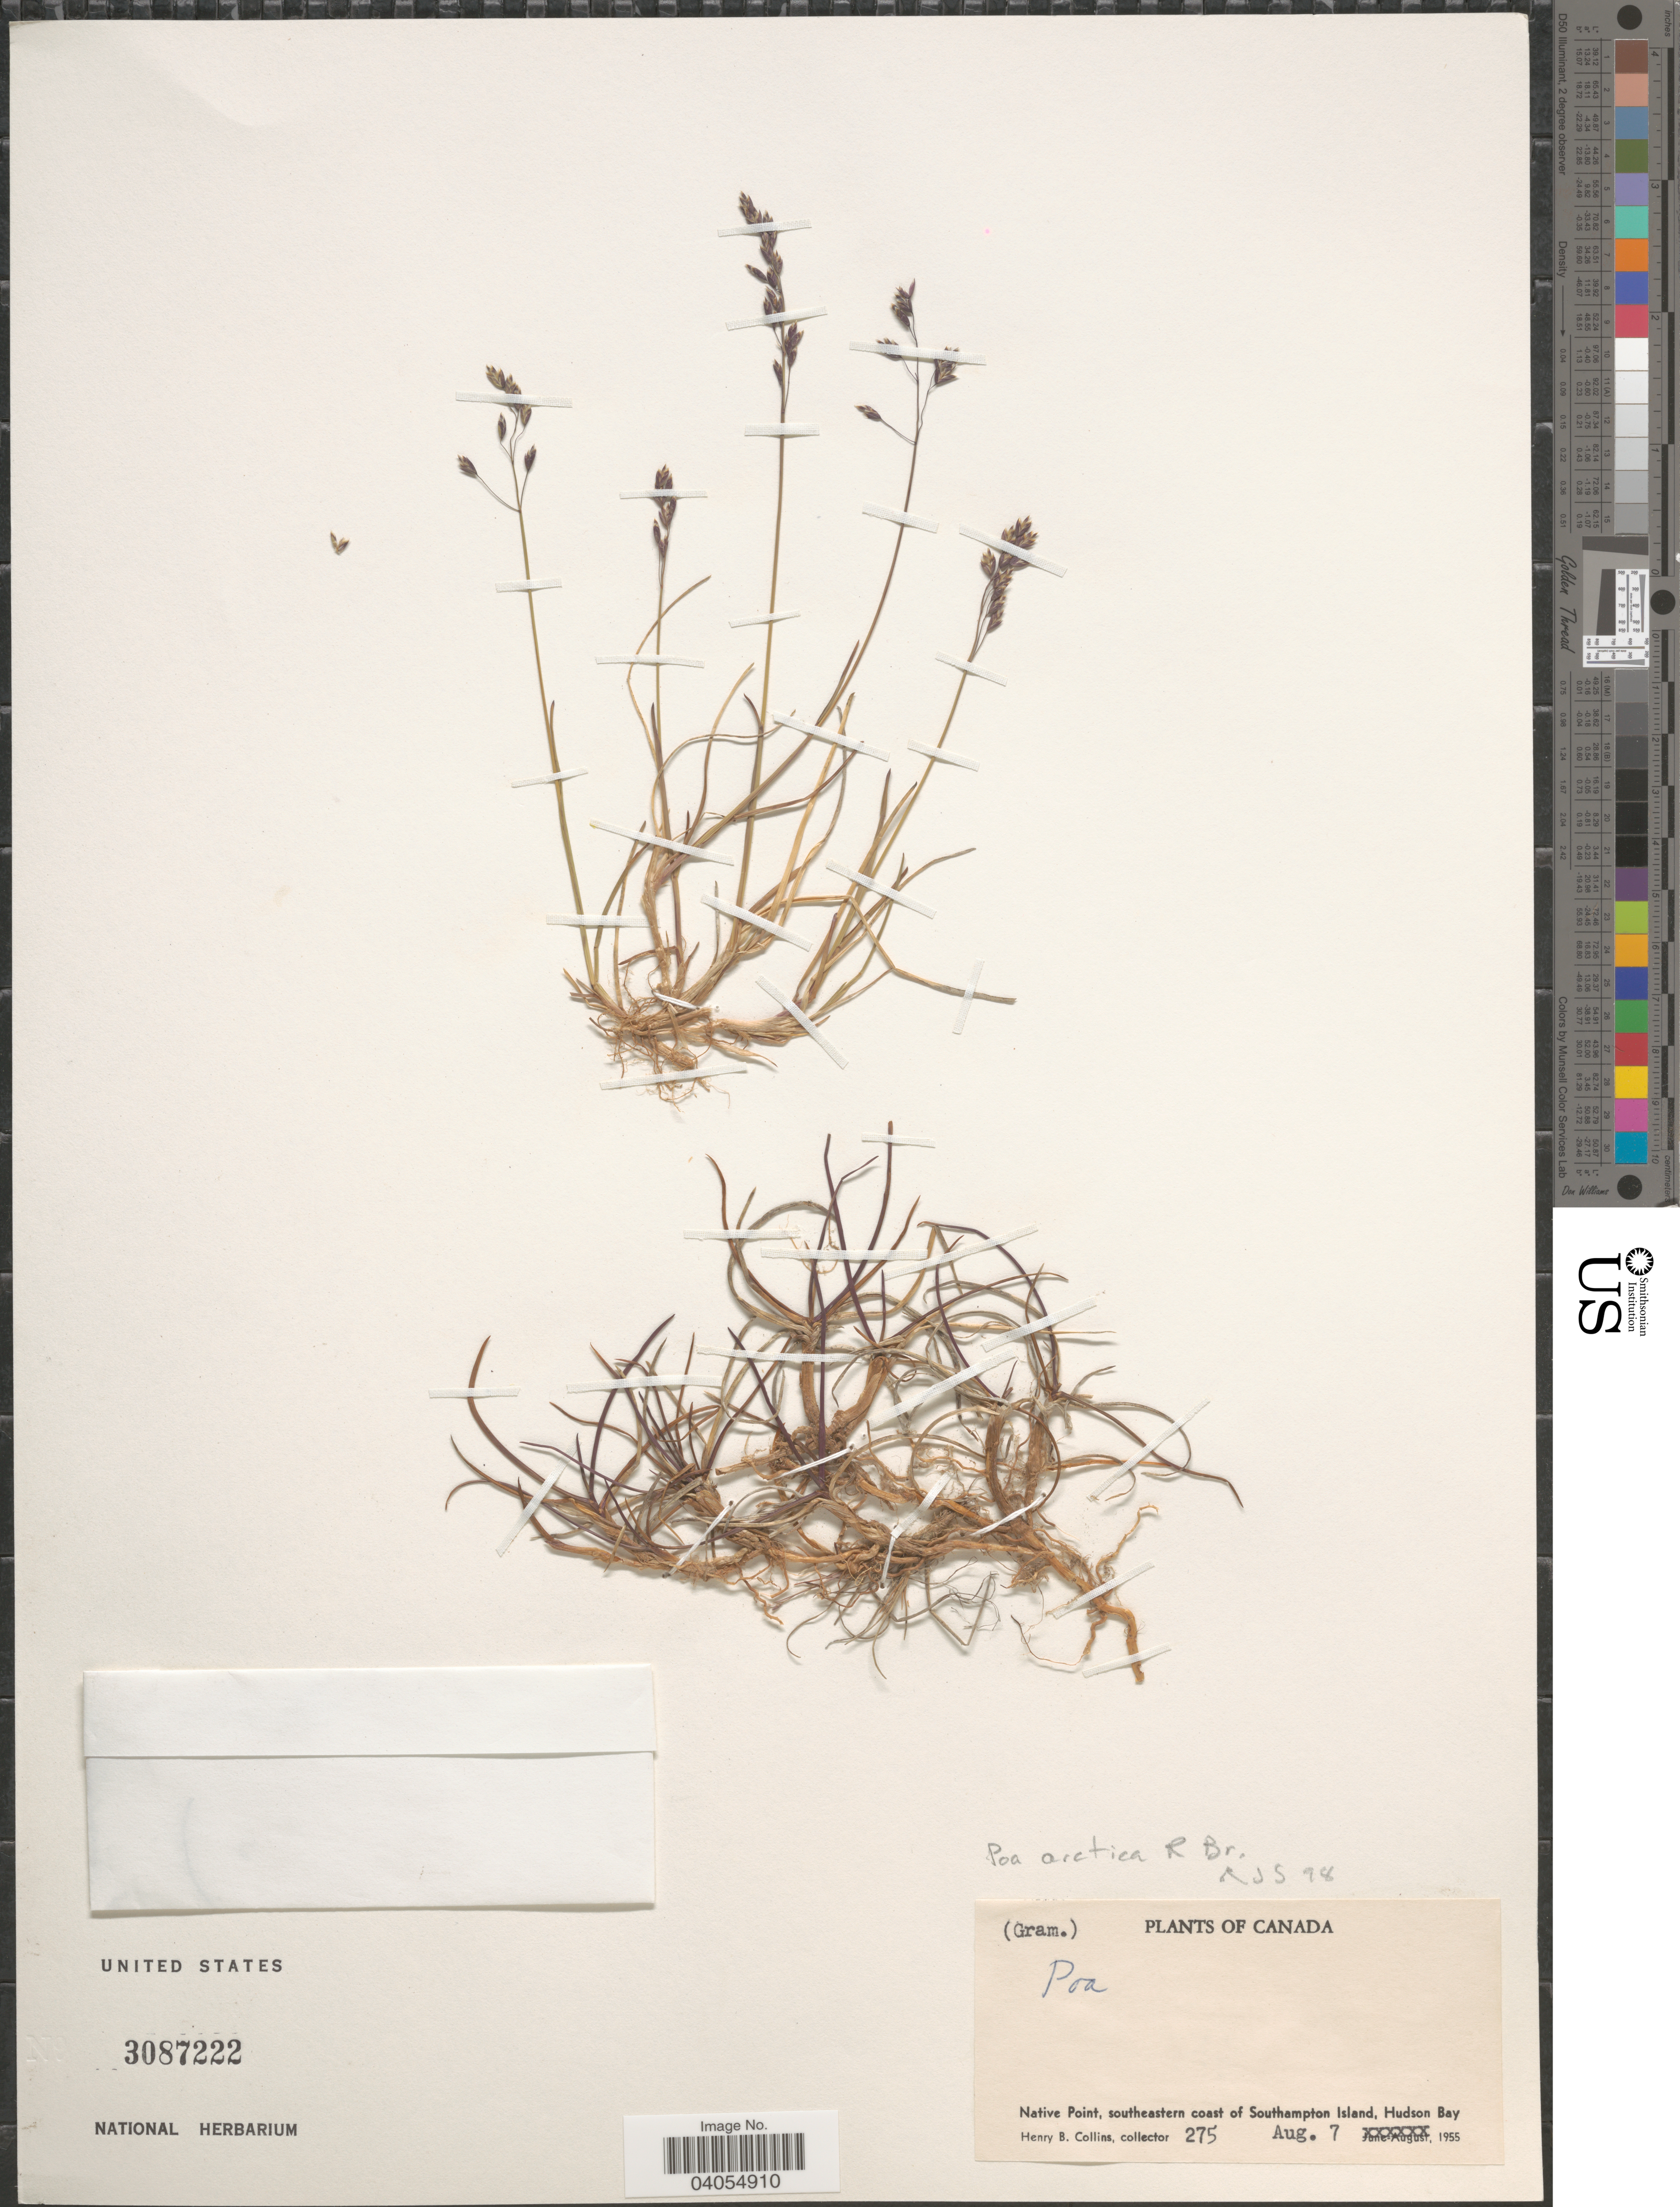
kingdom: Plantae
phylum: Tracheophyta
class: Liliopsida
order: Poales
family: Poaceae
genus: Poa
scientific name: Poa arctica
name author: R. Br.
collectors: H. Collins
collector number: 275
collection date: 1955-08-07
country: Canada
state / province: Nunavut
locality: Native Point, southeastern coast of Southampton Island, Hudson Bay.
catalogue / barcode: US 3087222